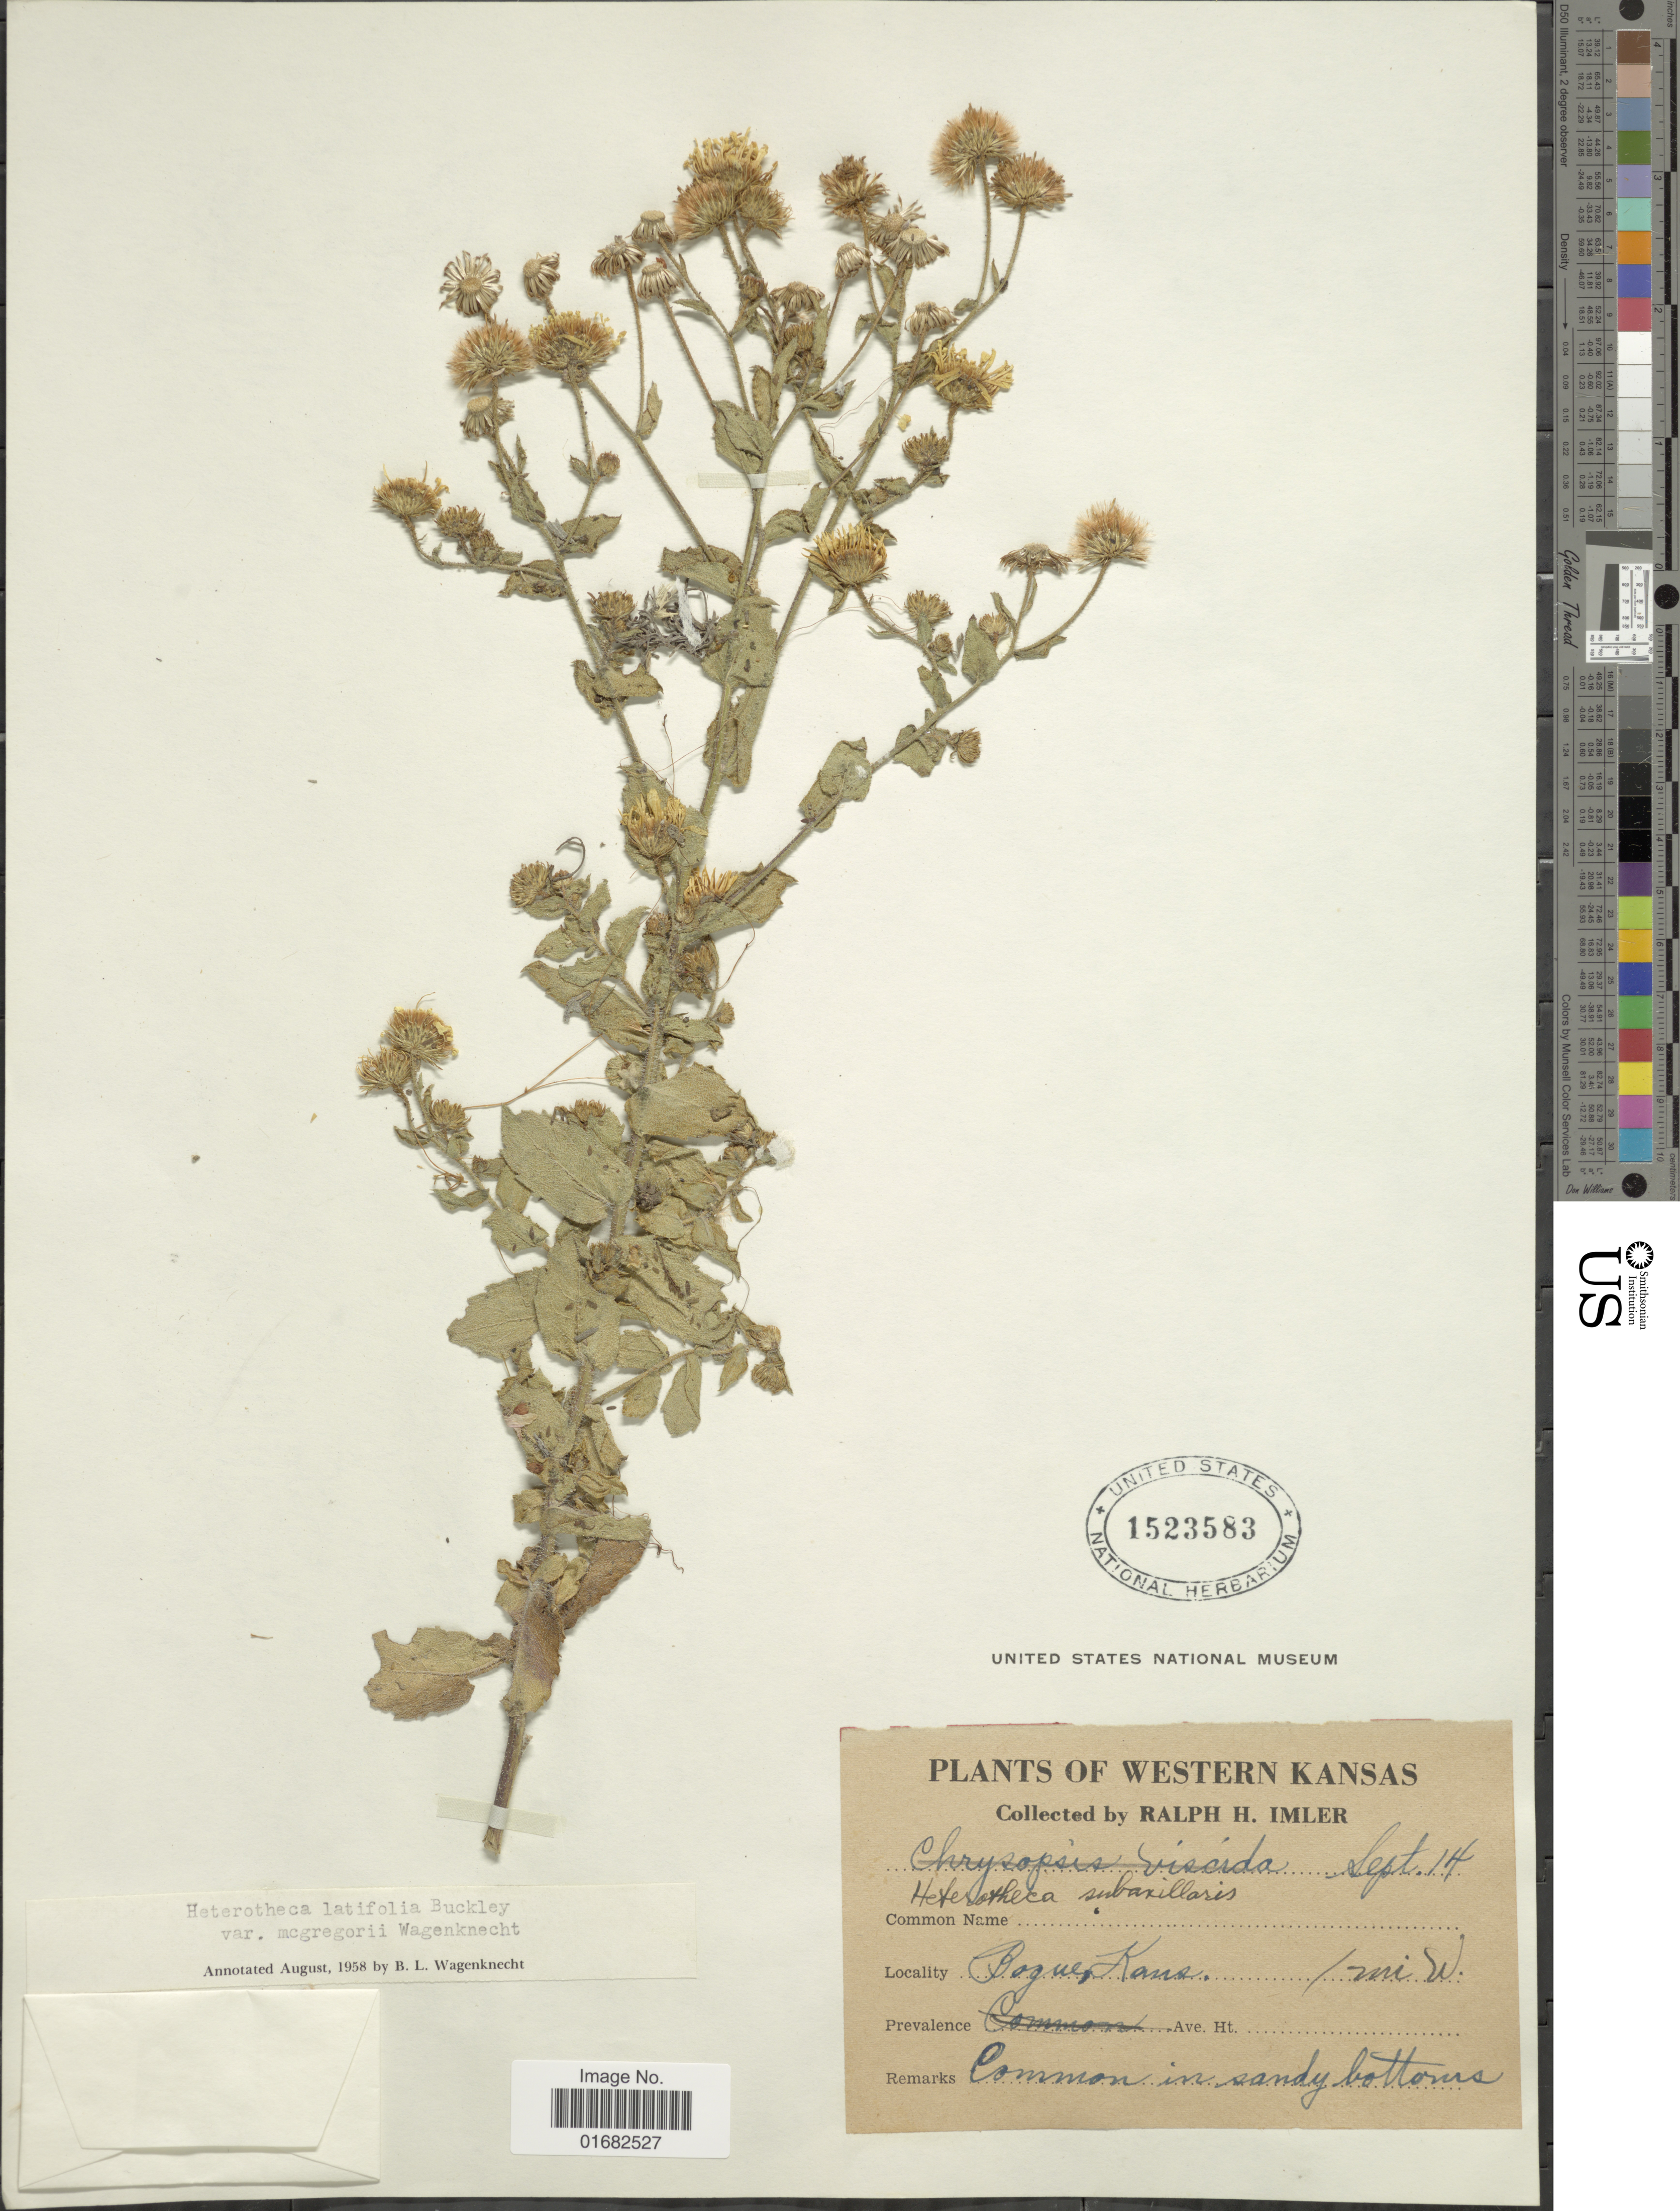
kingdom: Plantae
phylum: Tracheophyta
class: Magnoliopsida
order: Asterales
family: Asteraceae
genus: Heterotheca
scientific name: Heterotheca latifolia var. macgregoris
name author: B. Wagenkn.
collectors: R. Imler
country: United States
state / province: Kansas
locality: Western Kansas. Bogue, 1 mi W.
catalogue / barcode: US 1523583